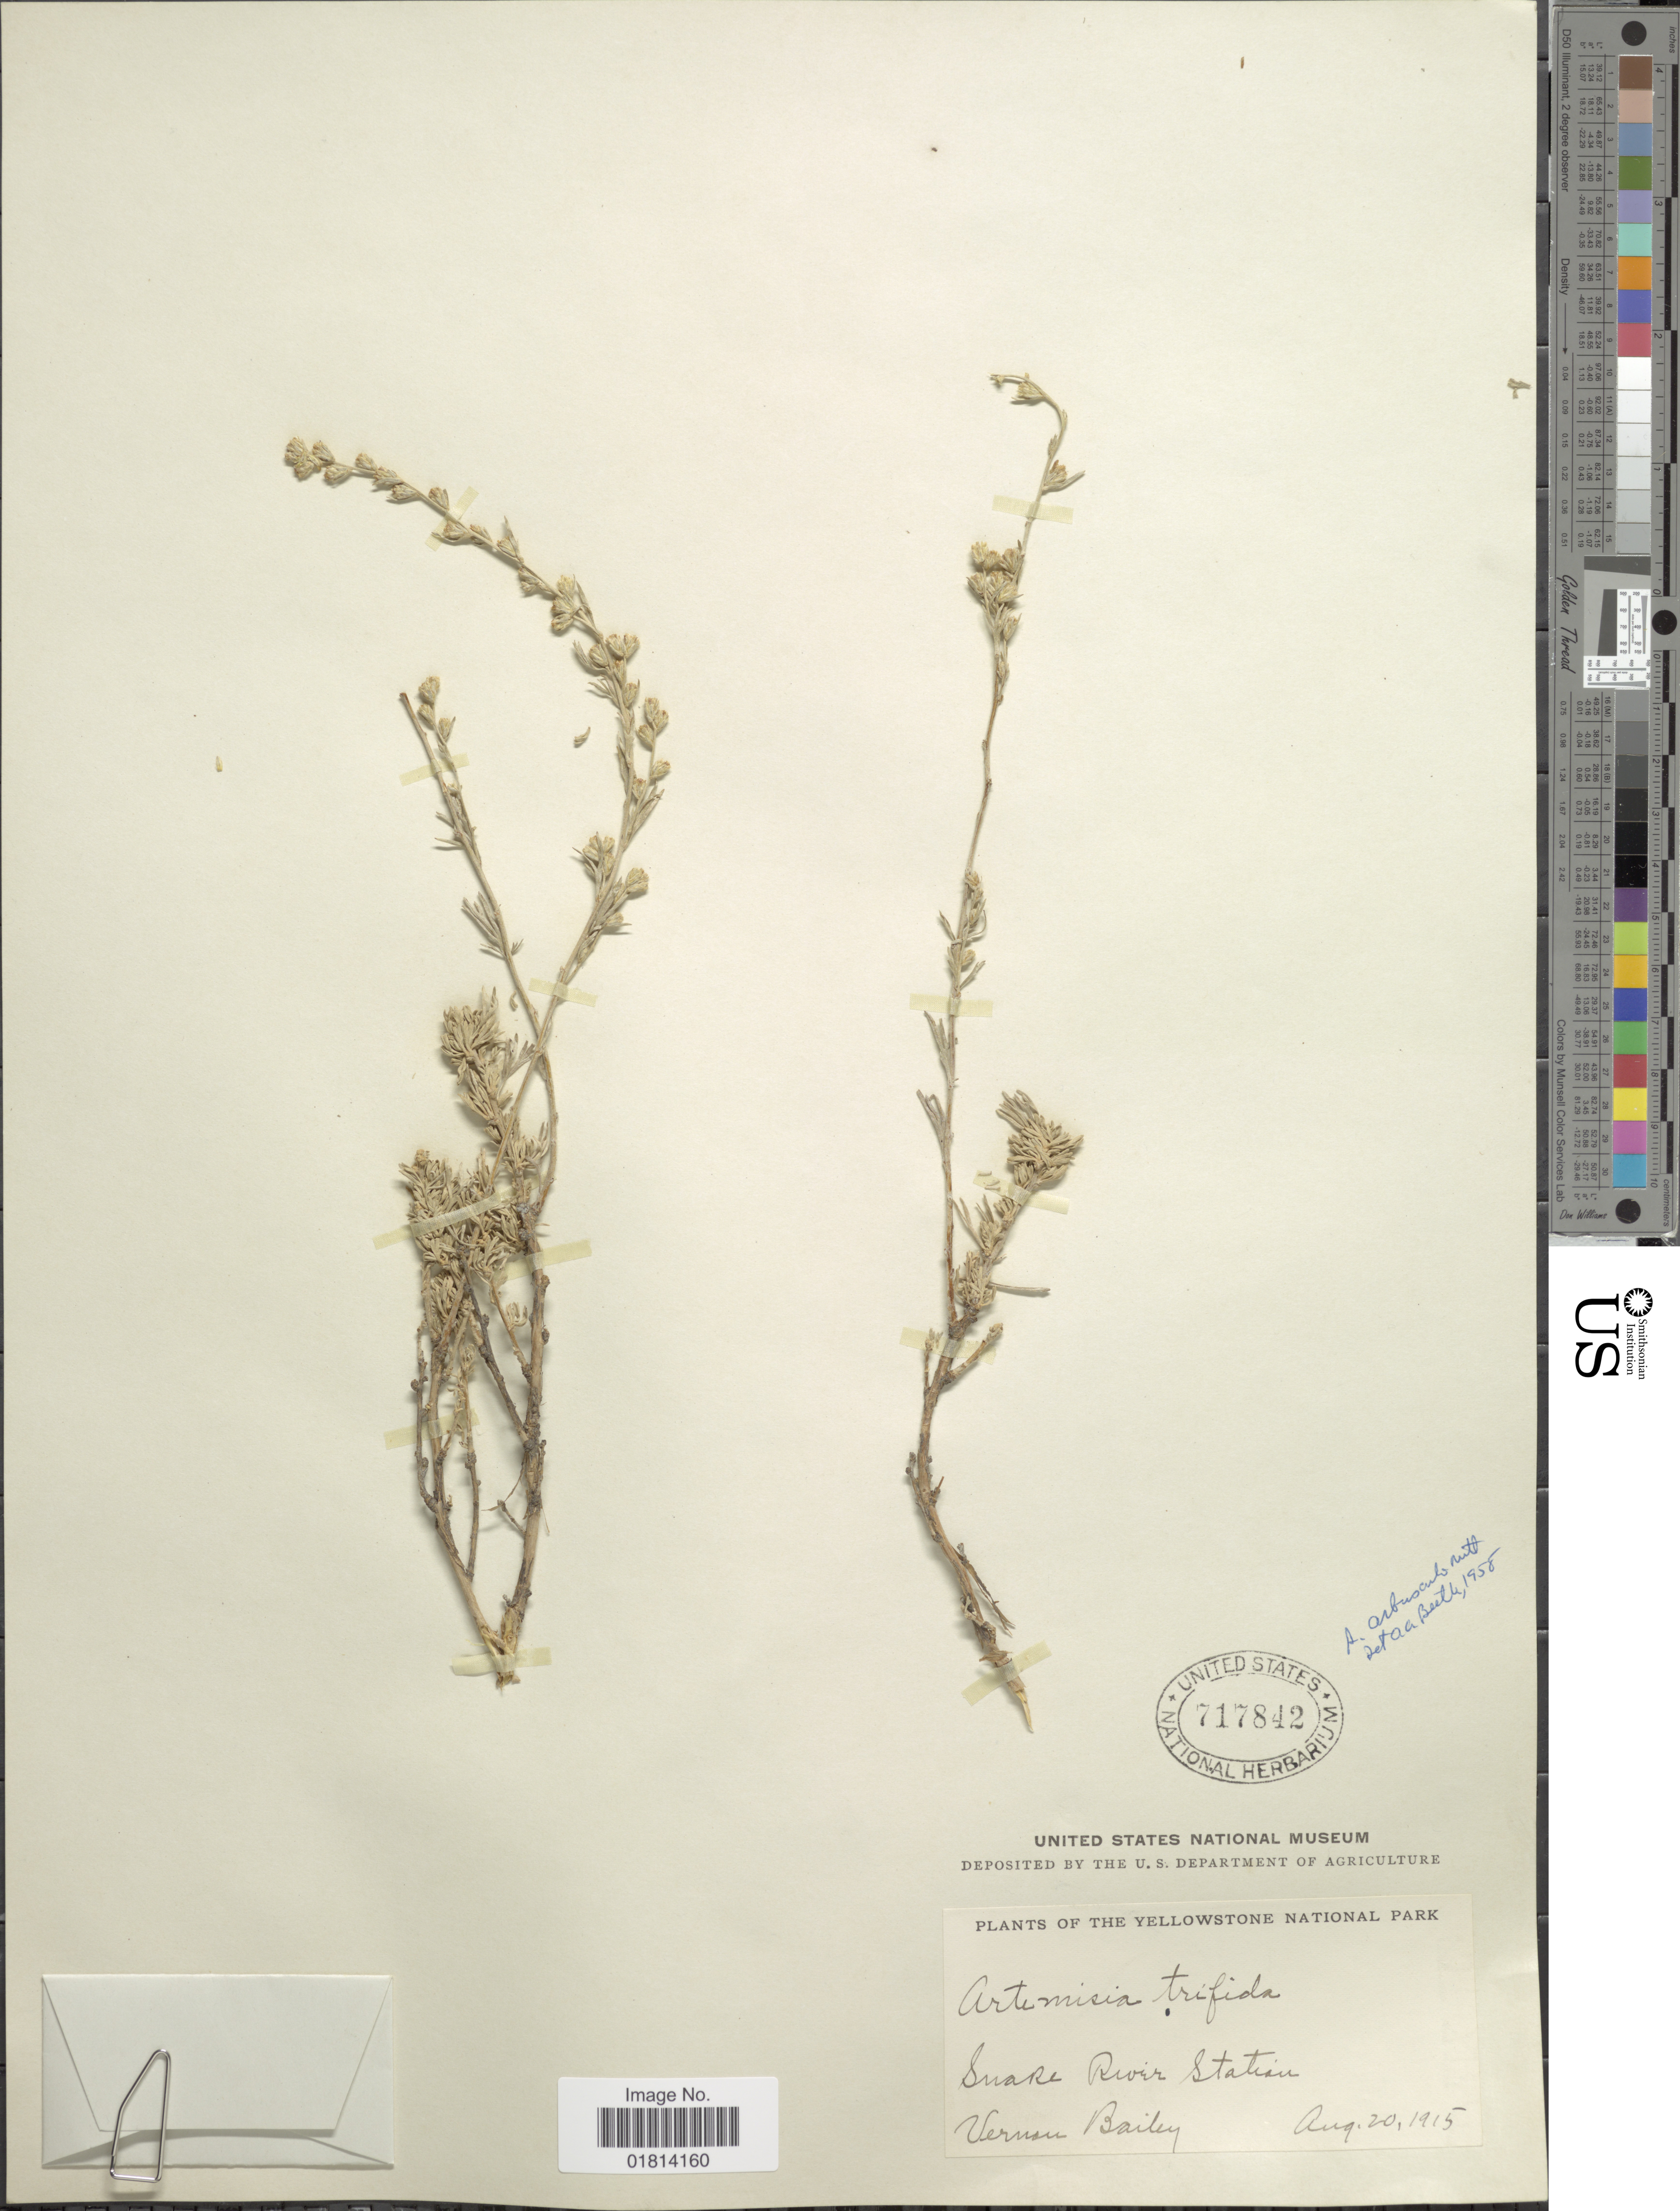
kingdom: Plantae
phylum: Tracheophyta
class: Magnoliopsida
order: Asterales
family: Asteraceae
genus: Artemisia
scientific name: Artemisia arbuscula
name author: Nutt.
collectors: V. O. Bailey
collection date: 1915-08-20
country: United States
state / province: Wyoming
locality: Yellowstone National Park. Snake River Station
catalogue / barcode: US 717842